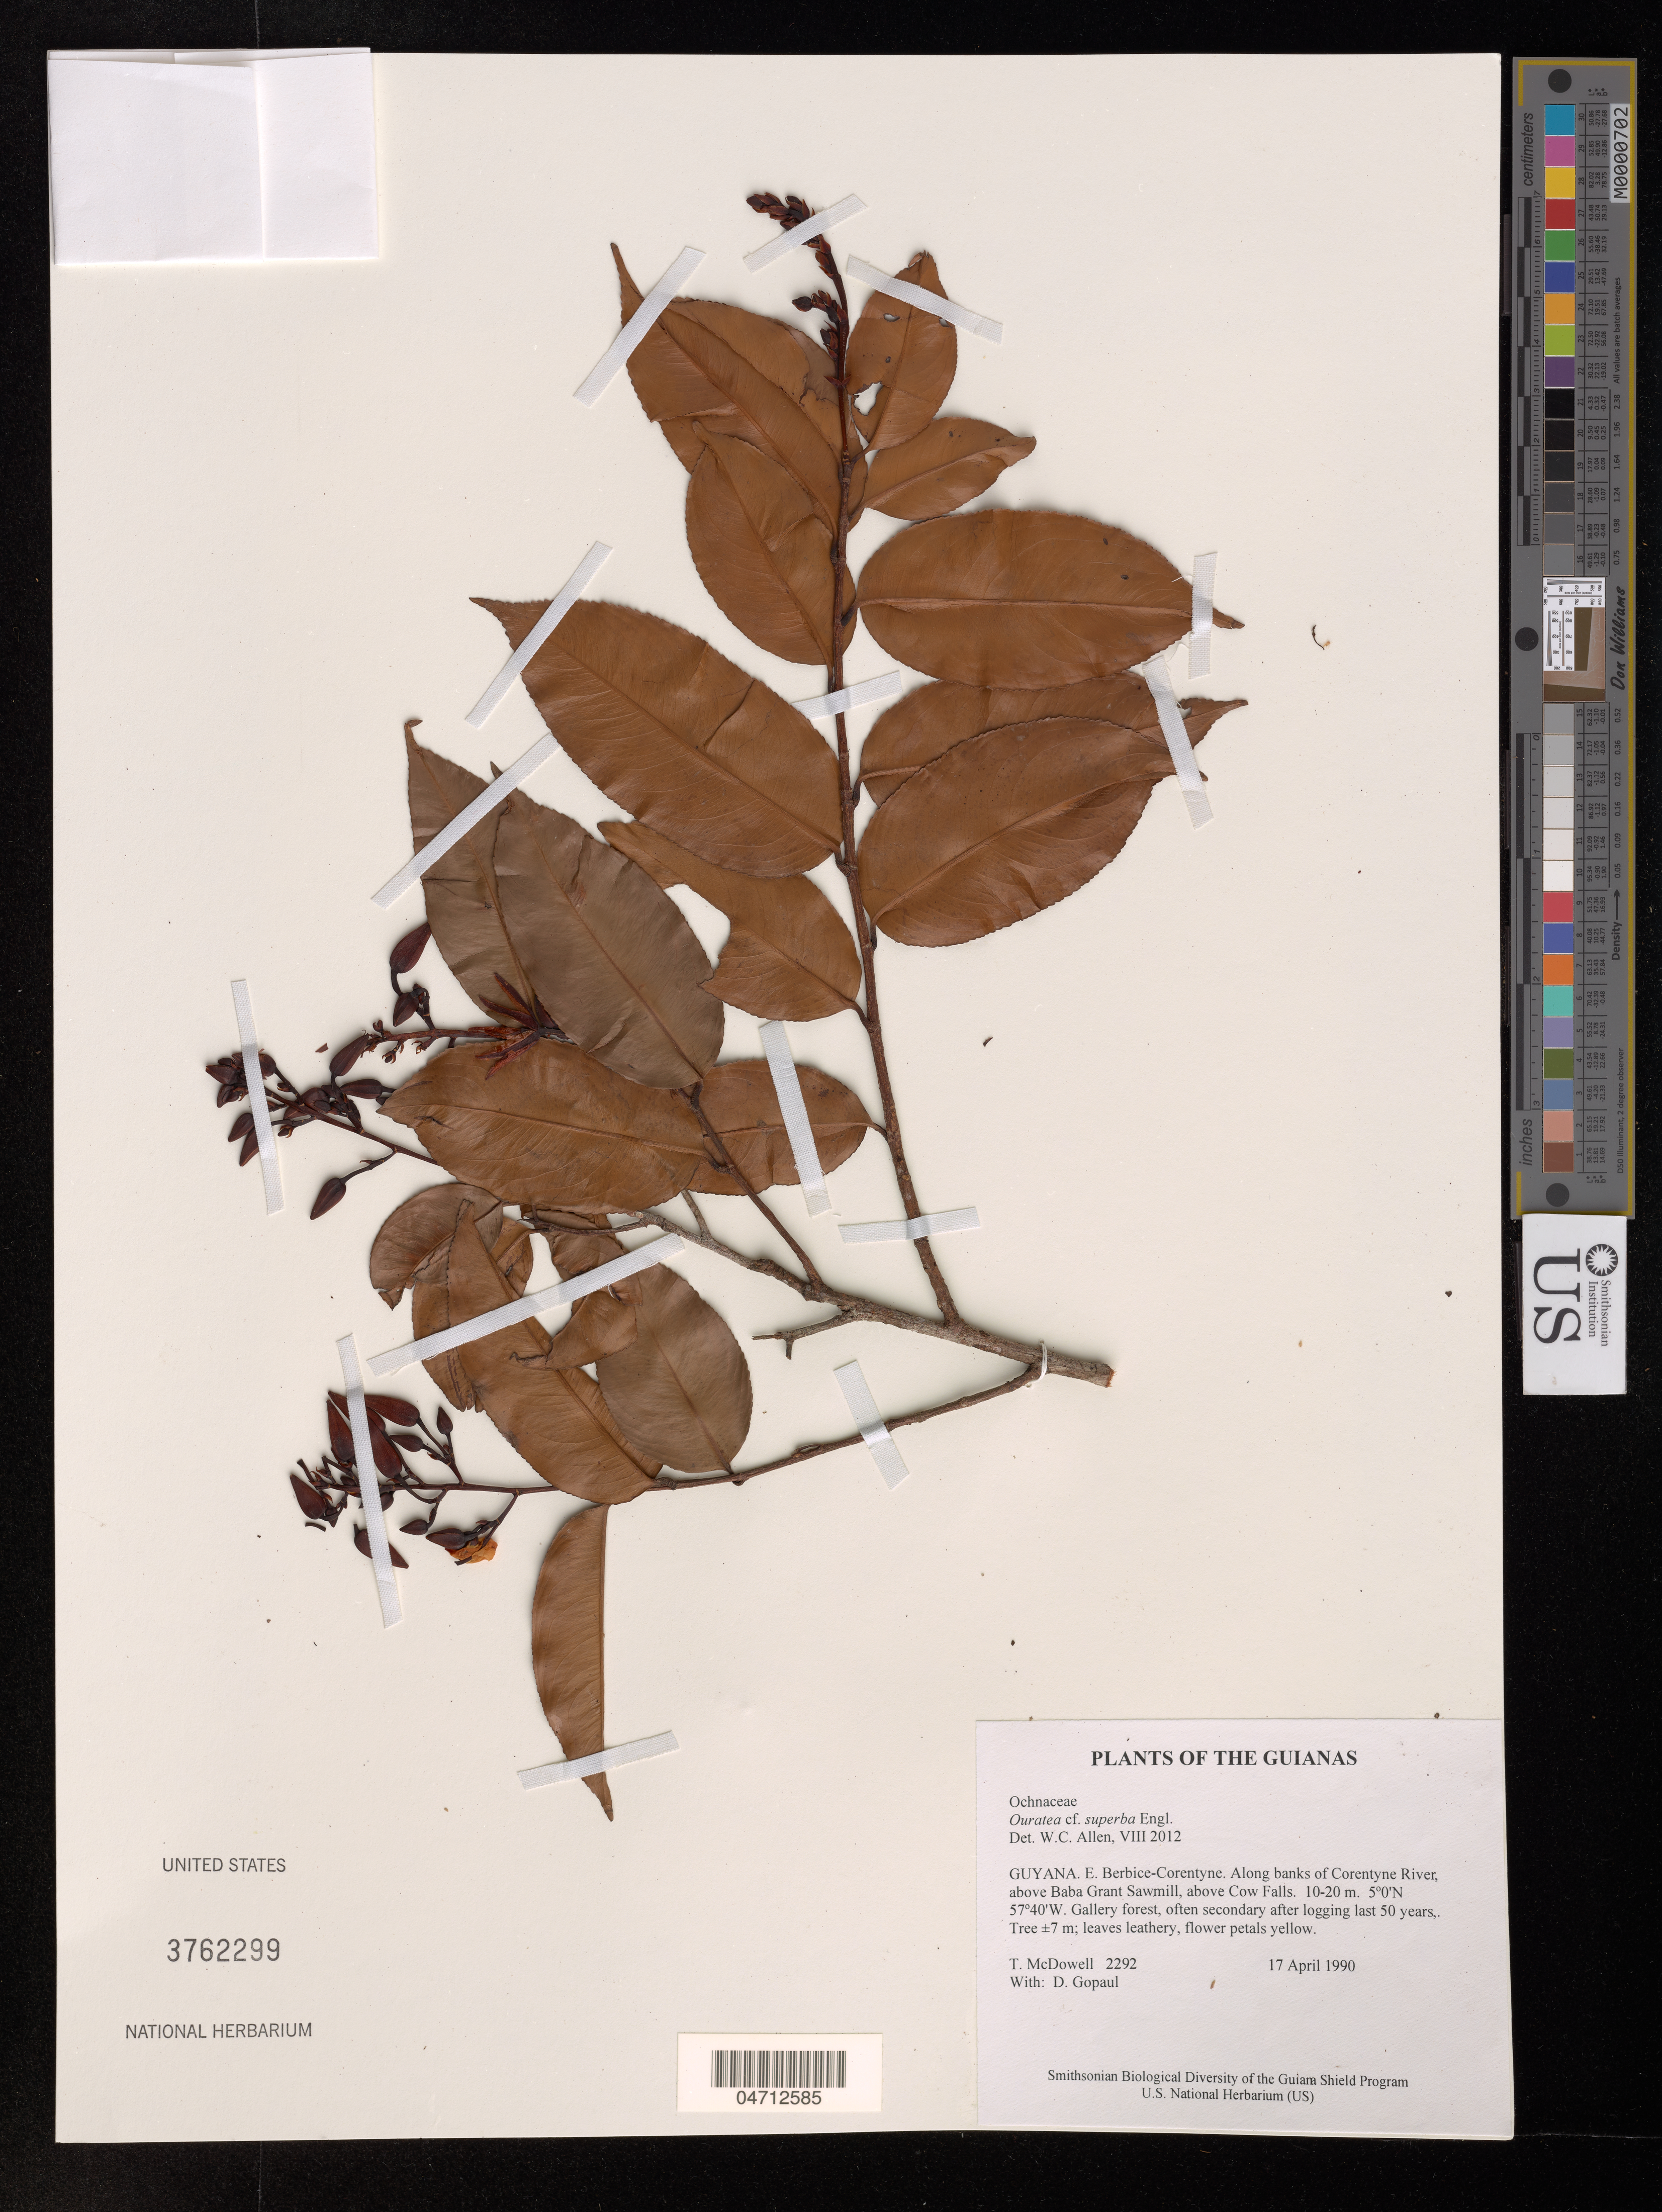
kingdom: Plantae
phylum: Tracheophyta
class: Magnoliopsida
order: Malpighiales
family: Ochnaceae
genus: Ouratea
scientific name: Ouratea superba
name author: Engl.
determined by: Allen, W. C., (UNITED STATES)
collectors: T. McDowell & D. Gopaul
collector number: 2292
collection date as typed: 17 April 1990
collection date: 1990-04-17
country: Guyana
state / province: E. Berbice-Corentyne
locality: Along banks of Corentyne River, above Baba Grant Sawmill, above Cow Falls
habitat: Gallery forest, often secondary after logging last 50 years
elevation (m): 10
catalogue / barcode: US 3762299